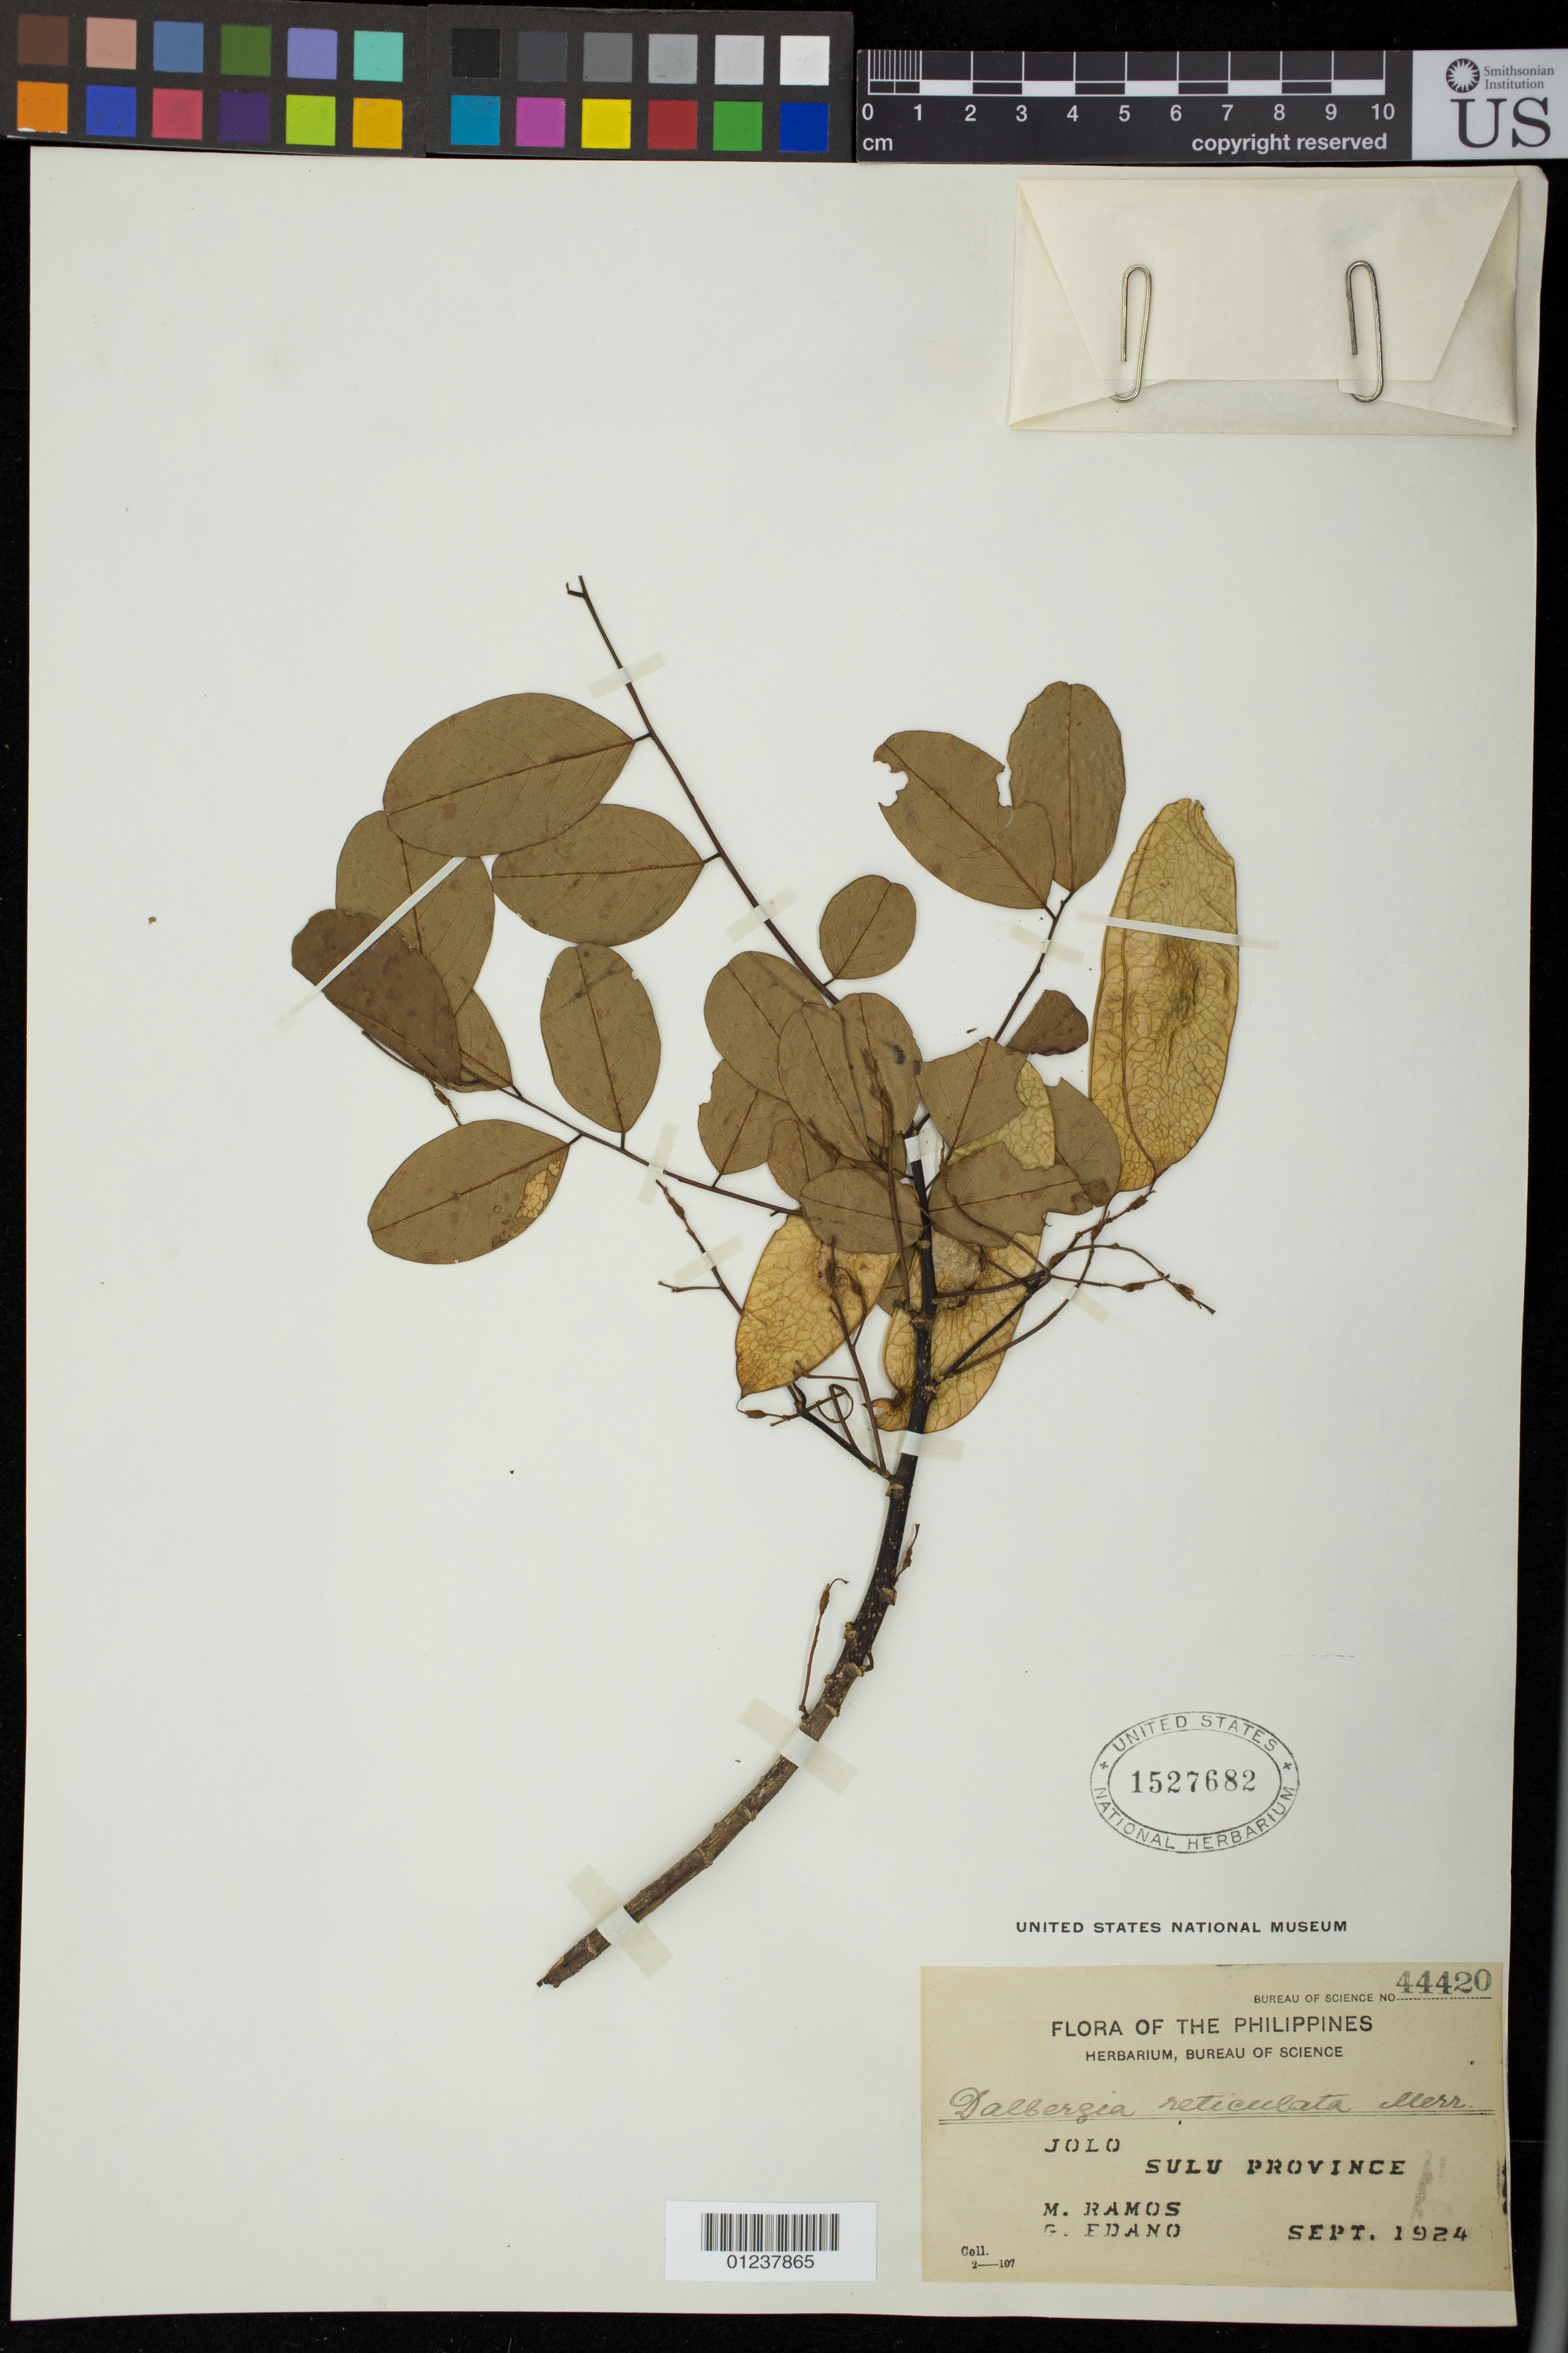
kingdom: Plantae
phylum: Tracheophyta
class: Magnoliopsida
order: Fabales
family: Fabaceae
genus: Dalbergia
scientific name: Dalbergia reticulata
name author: Merr.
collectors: M. Ramos & G. Edaño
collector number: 44420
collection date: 1924-09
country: Philippines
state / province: Muslim Mindanao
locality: Jolo, Sulu Province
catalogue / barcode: US 1527682